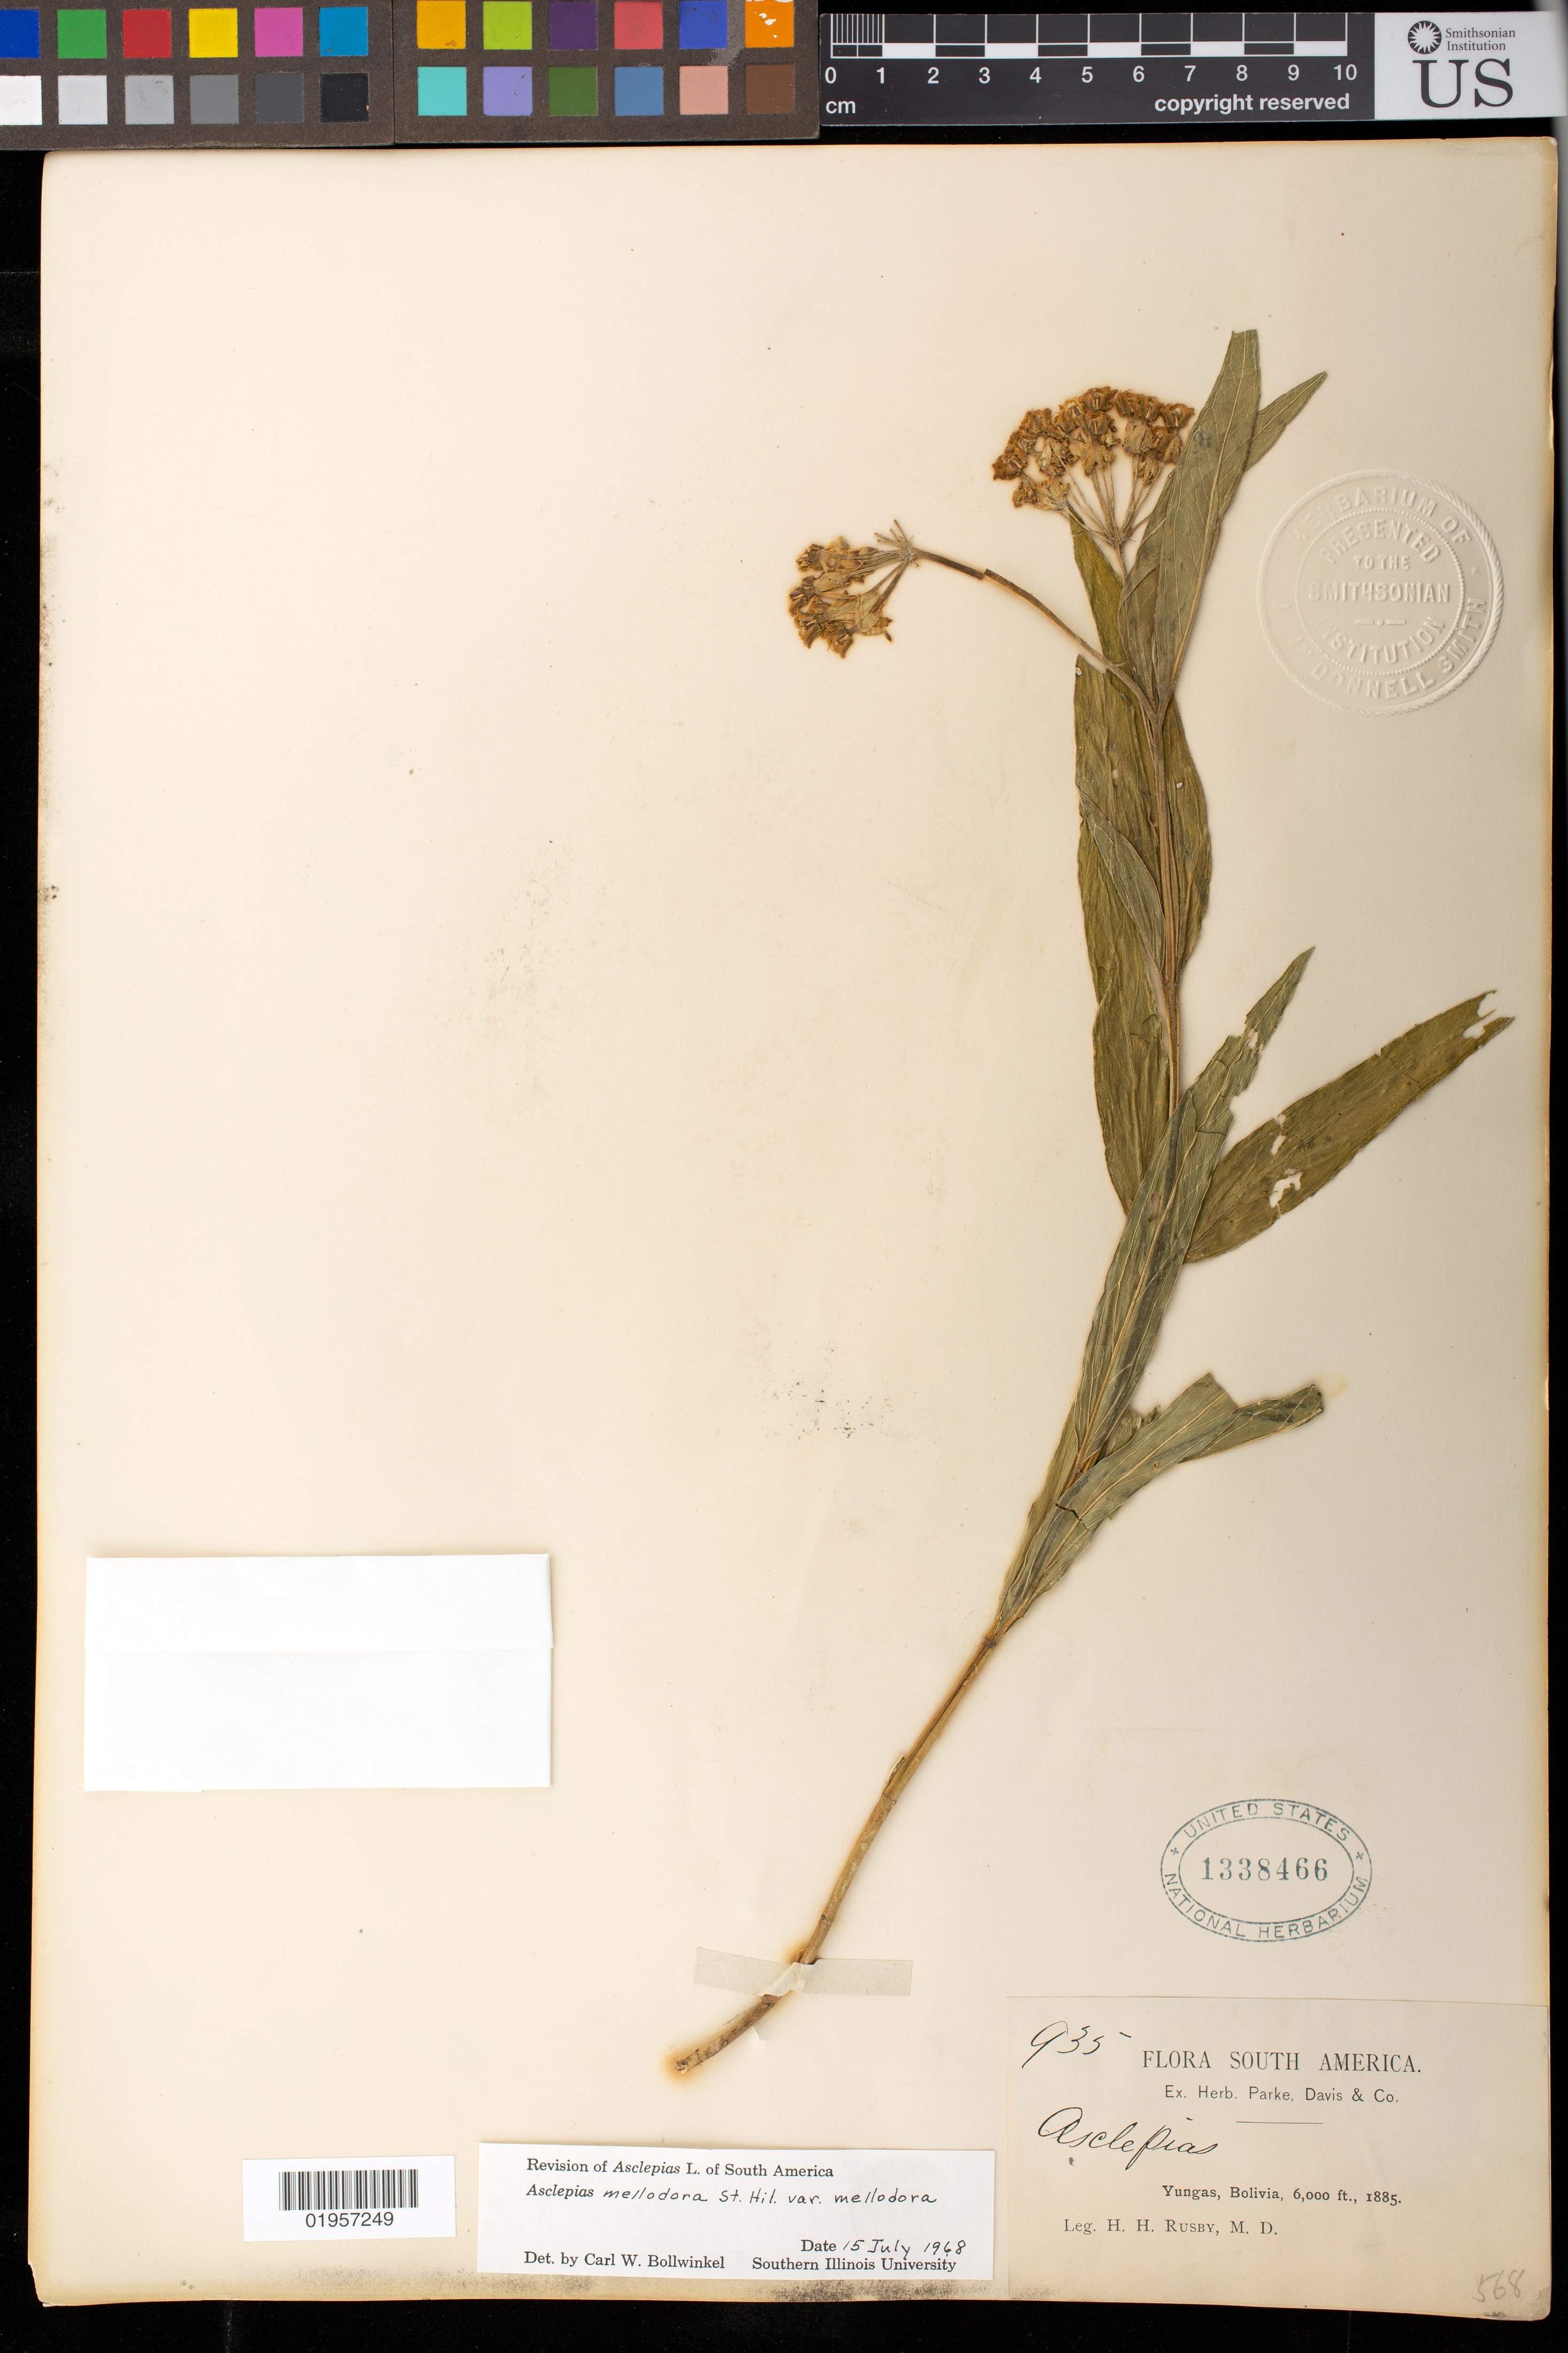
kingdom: Plantae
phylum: Tracheophyta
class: Magnoliopsida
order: Gentianales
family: Apocynaceae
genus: Asclepias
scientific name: Asclepias mellodora var. mellodora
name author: A. St.-Hil.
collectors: H. H. Rusby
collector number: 935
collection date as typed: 1885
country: Bolivia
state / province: La Páz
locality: Yungas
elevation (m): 1829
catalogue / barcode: US 1338466